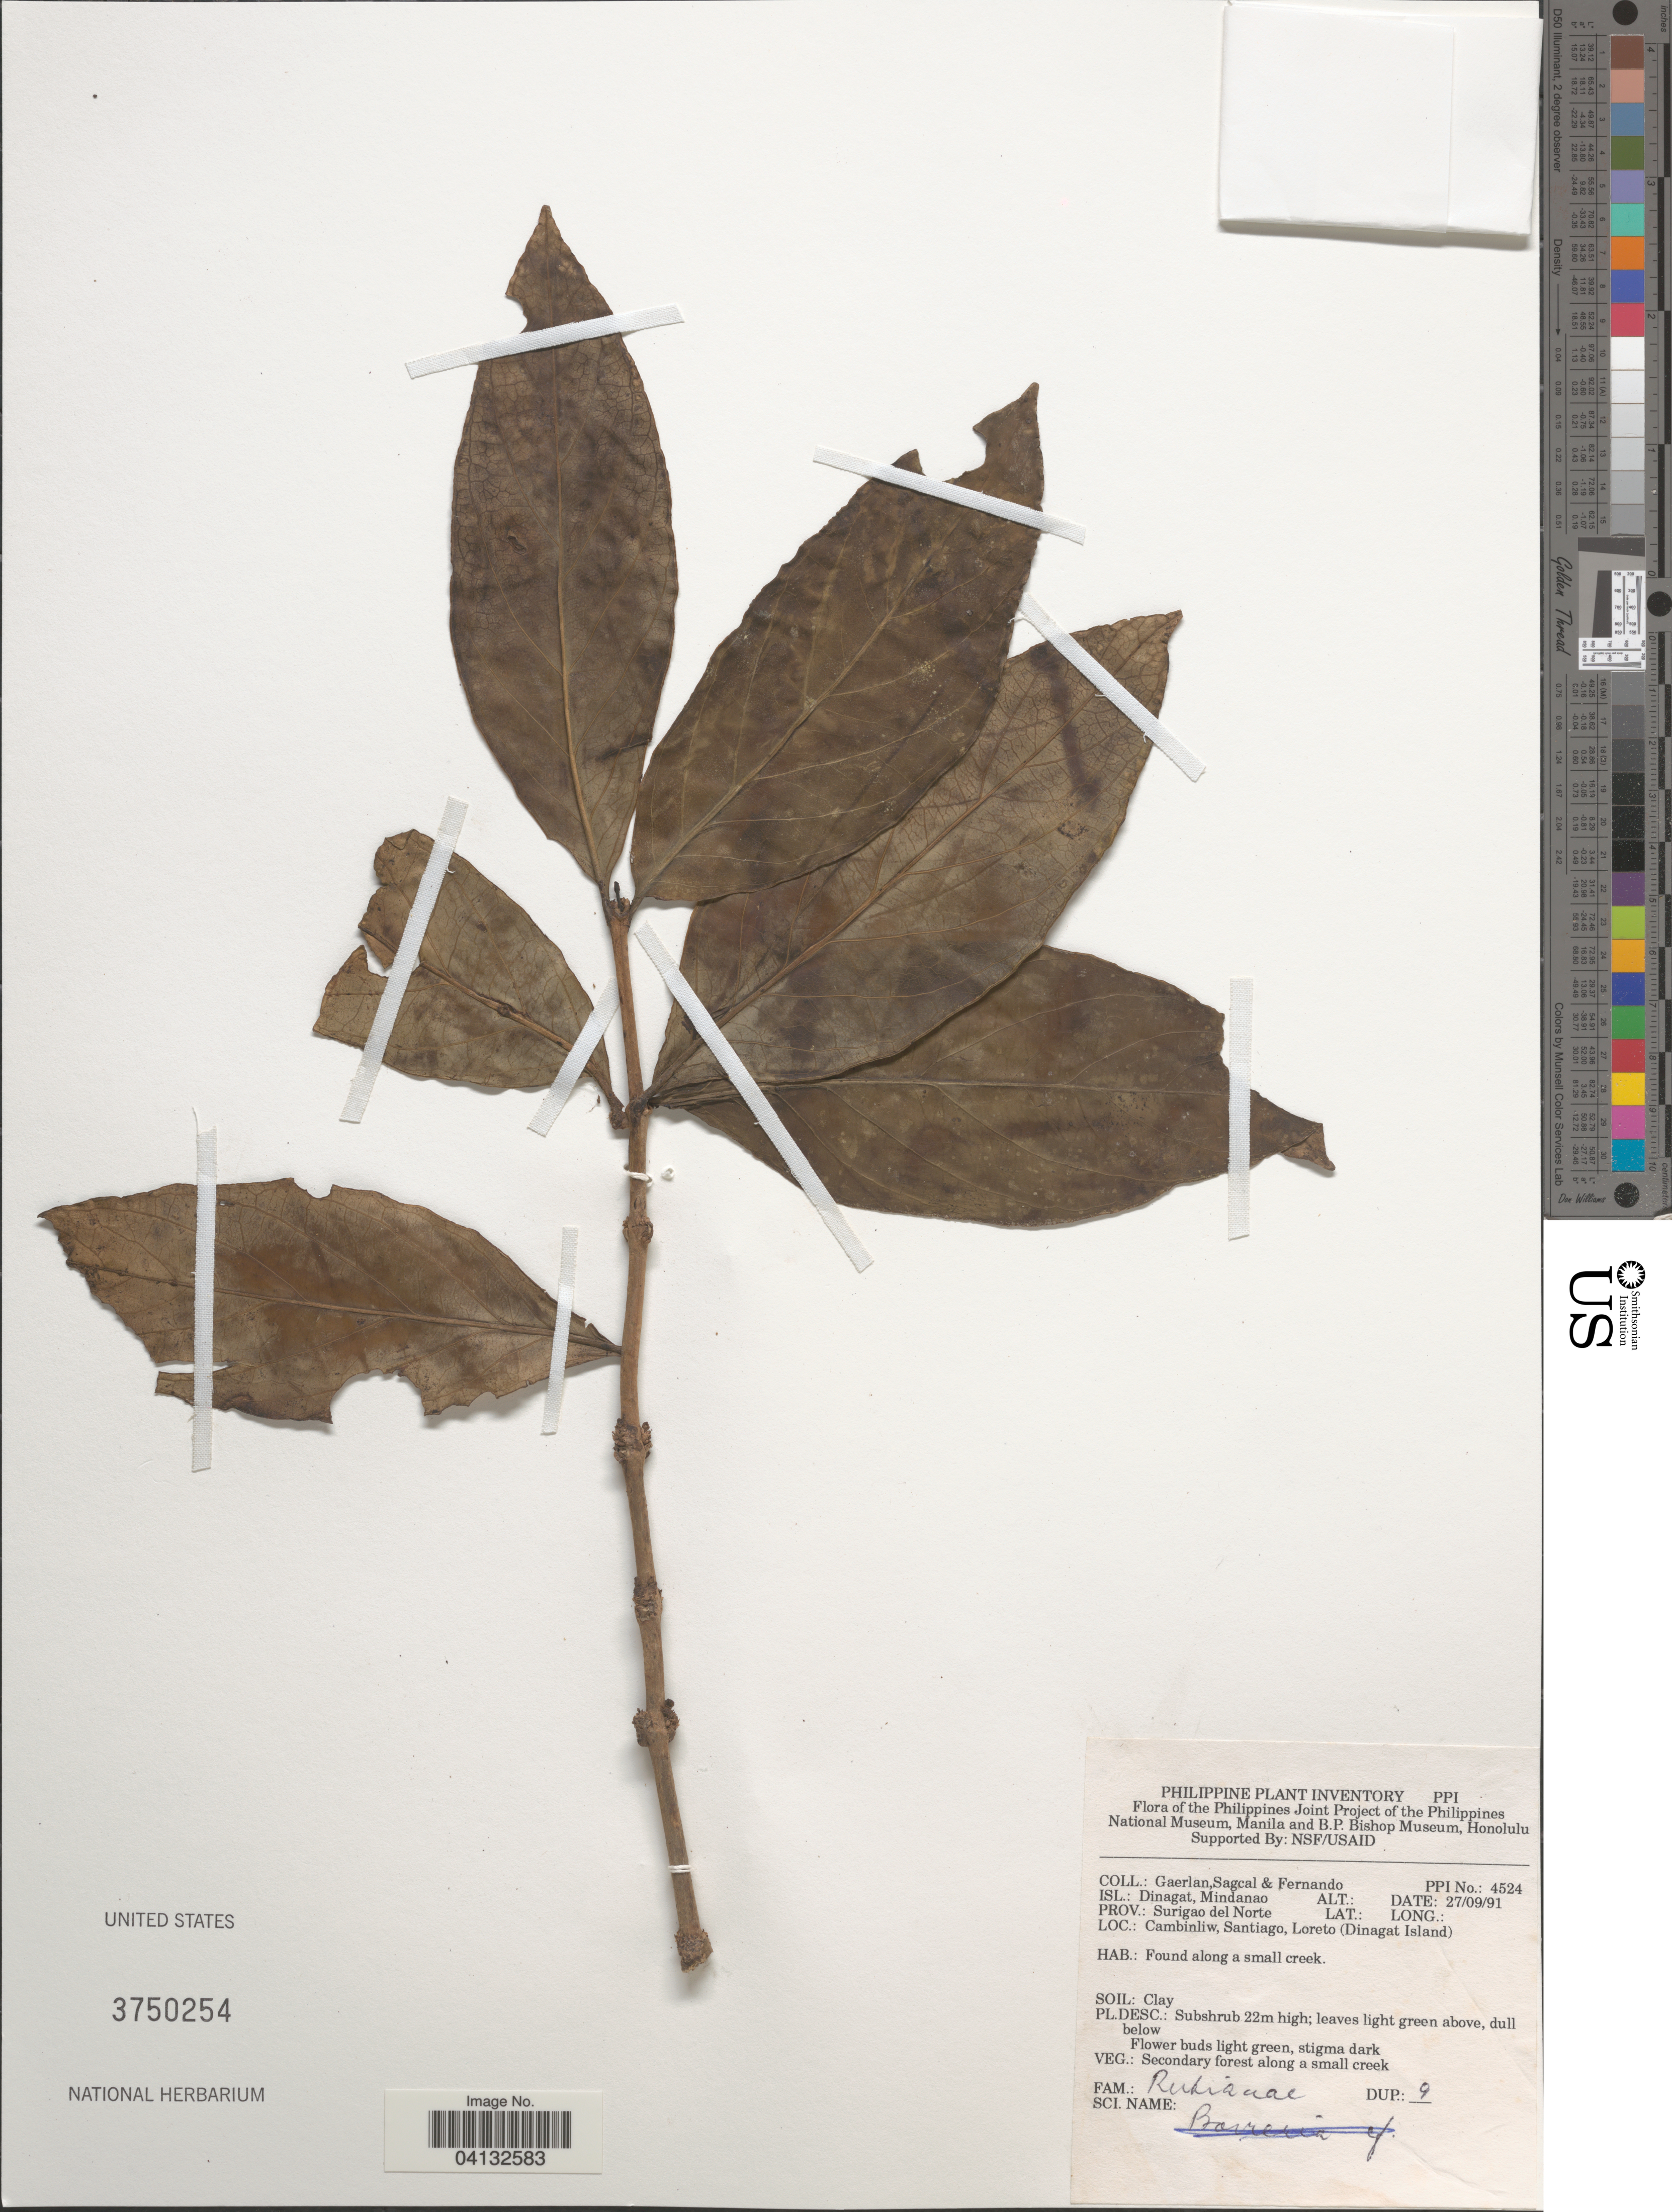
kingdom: Plantae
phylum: Tracheophyta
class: Magnoliopsida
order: Gentianales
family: Rubiaceae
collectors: Gaerlan, E. Sagcal & -- Fernando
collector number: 4524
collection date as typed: Transcribed d/m/y: 27/9/91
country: Philippines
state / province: Caraga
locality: Isl.: Dinagat, Mindanao. Prov.: Surigao del Norte. Cambinliw, Santiago, Loreto (Dinagat Island).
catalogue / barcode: US 3750254